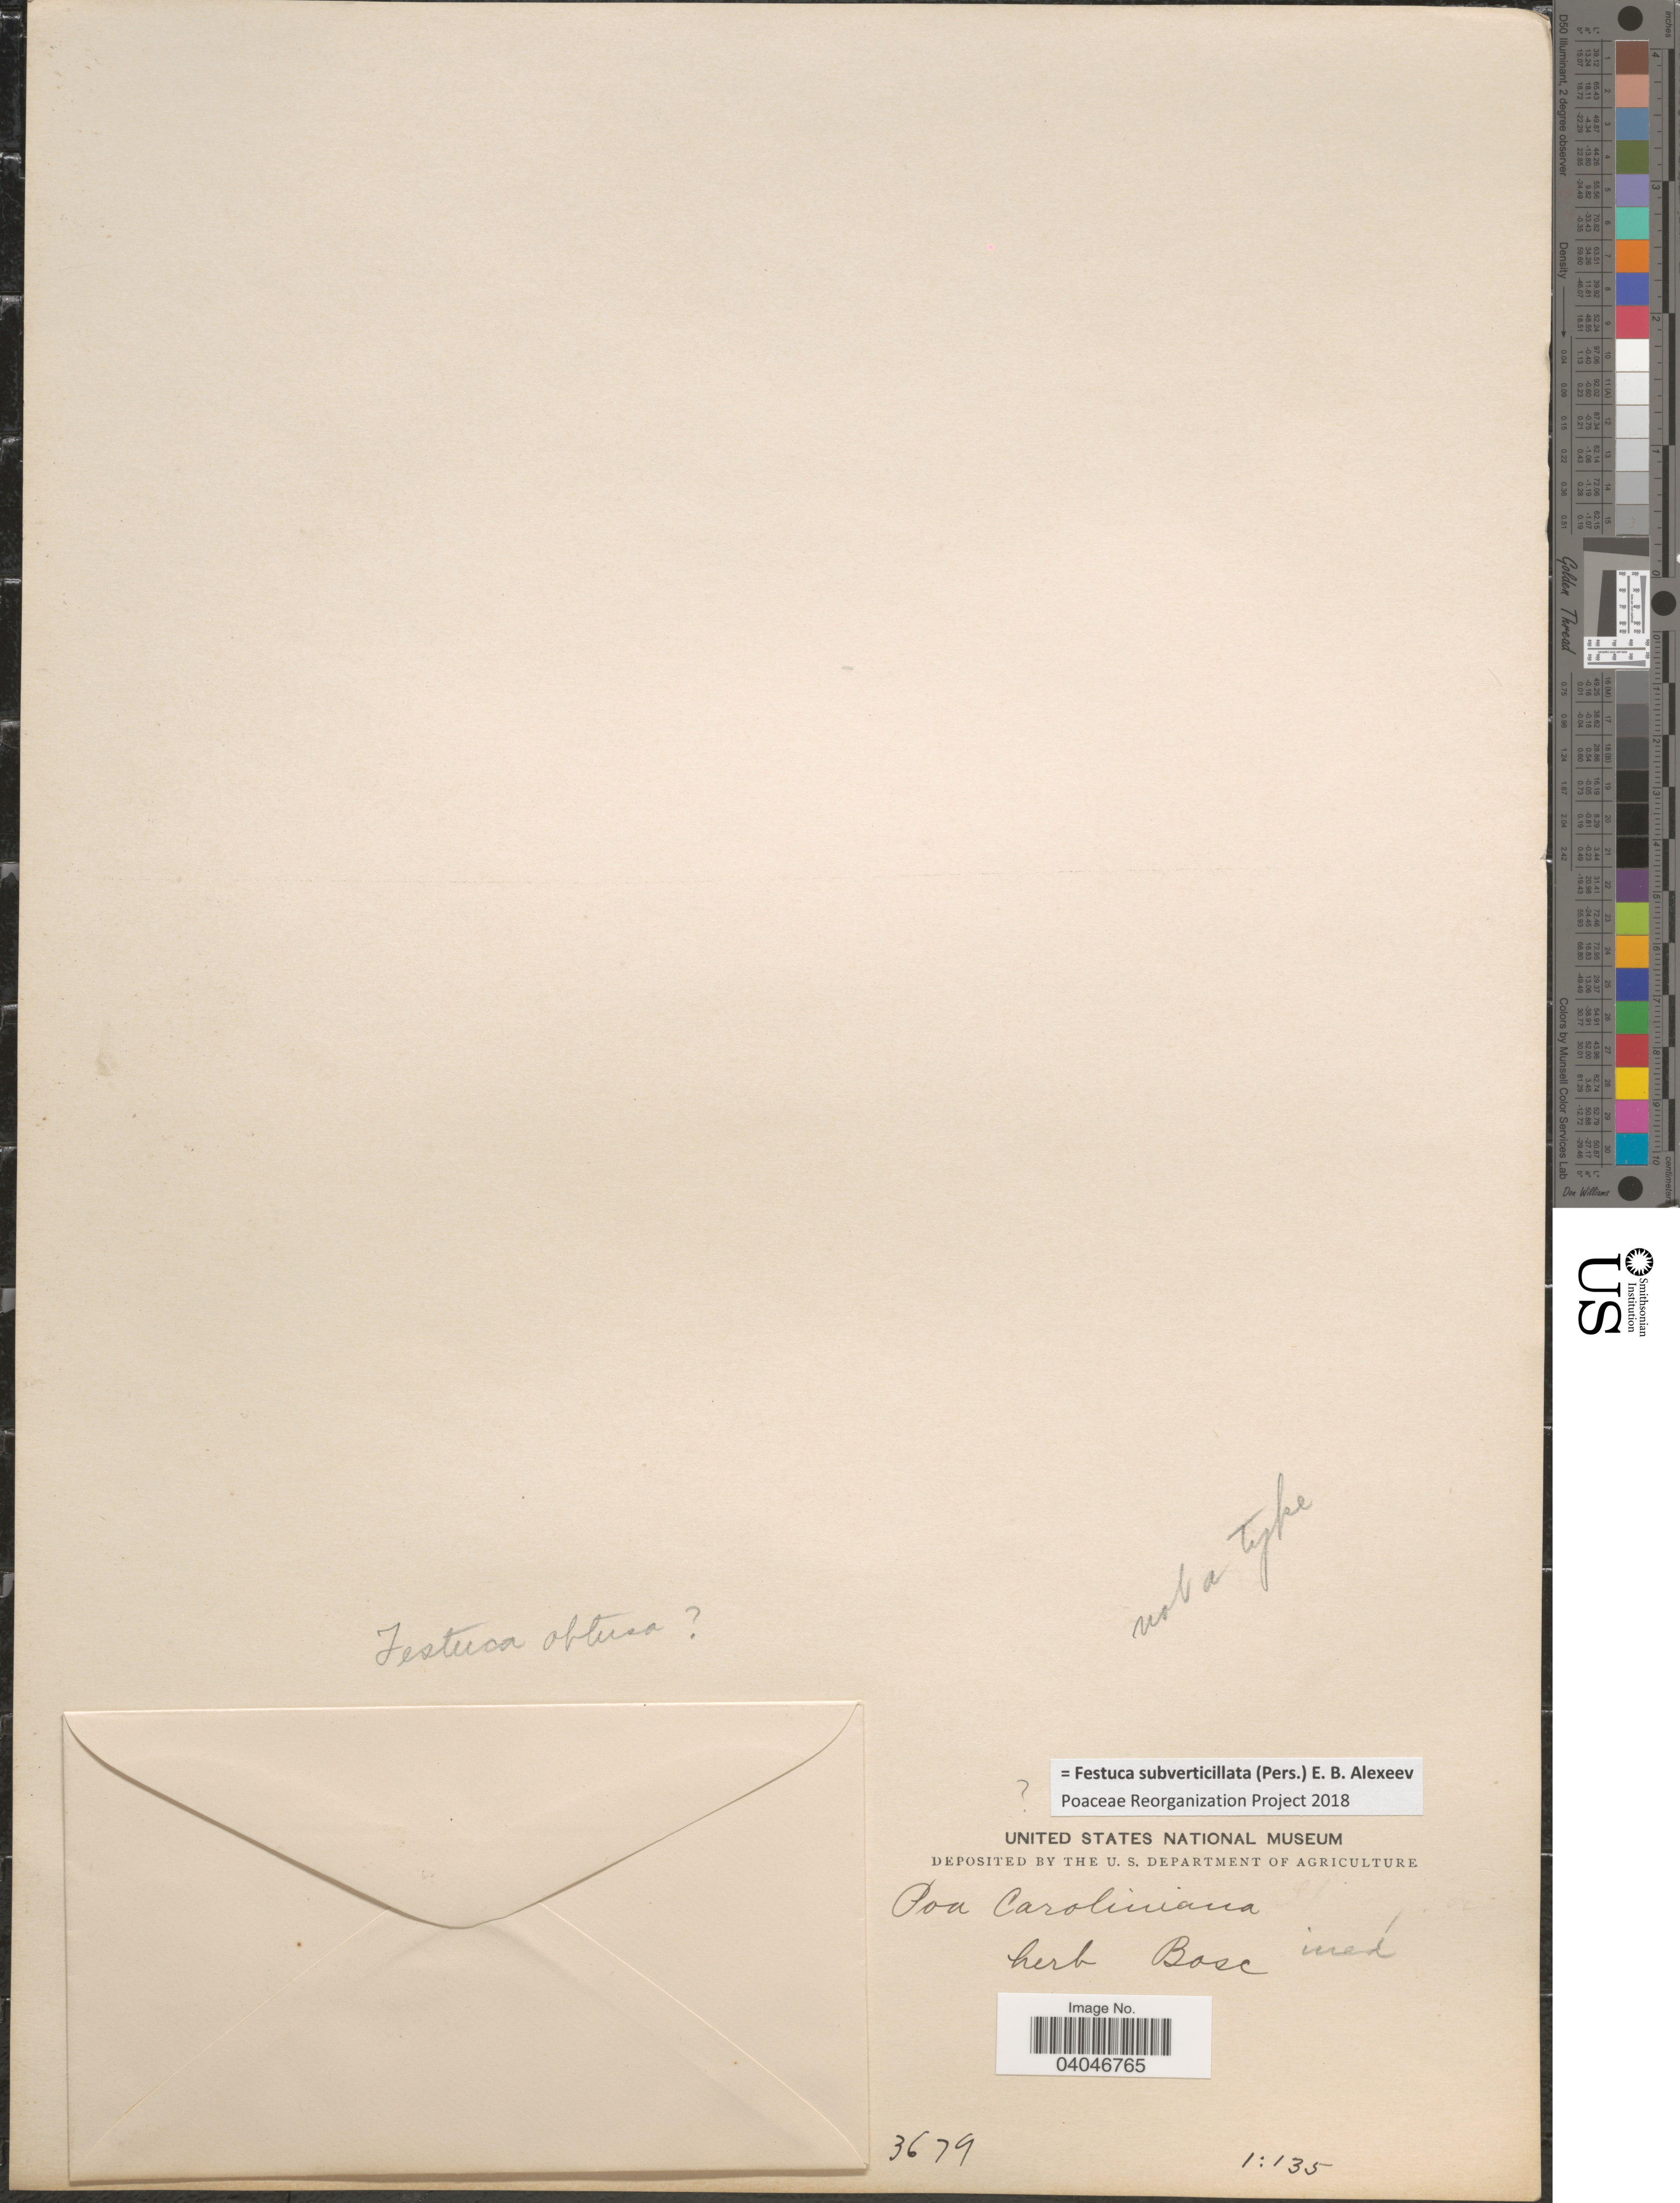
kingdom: Plantae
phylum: Tracheophyta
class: Liliopsida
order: Poales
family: Poaceae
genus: Festuca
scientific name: Festuca subverticillata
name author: (Pers.) E.B. Alexeev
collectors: Ex Herb Bosc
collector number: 3679